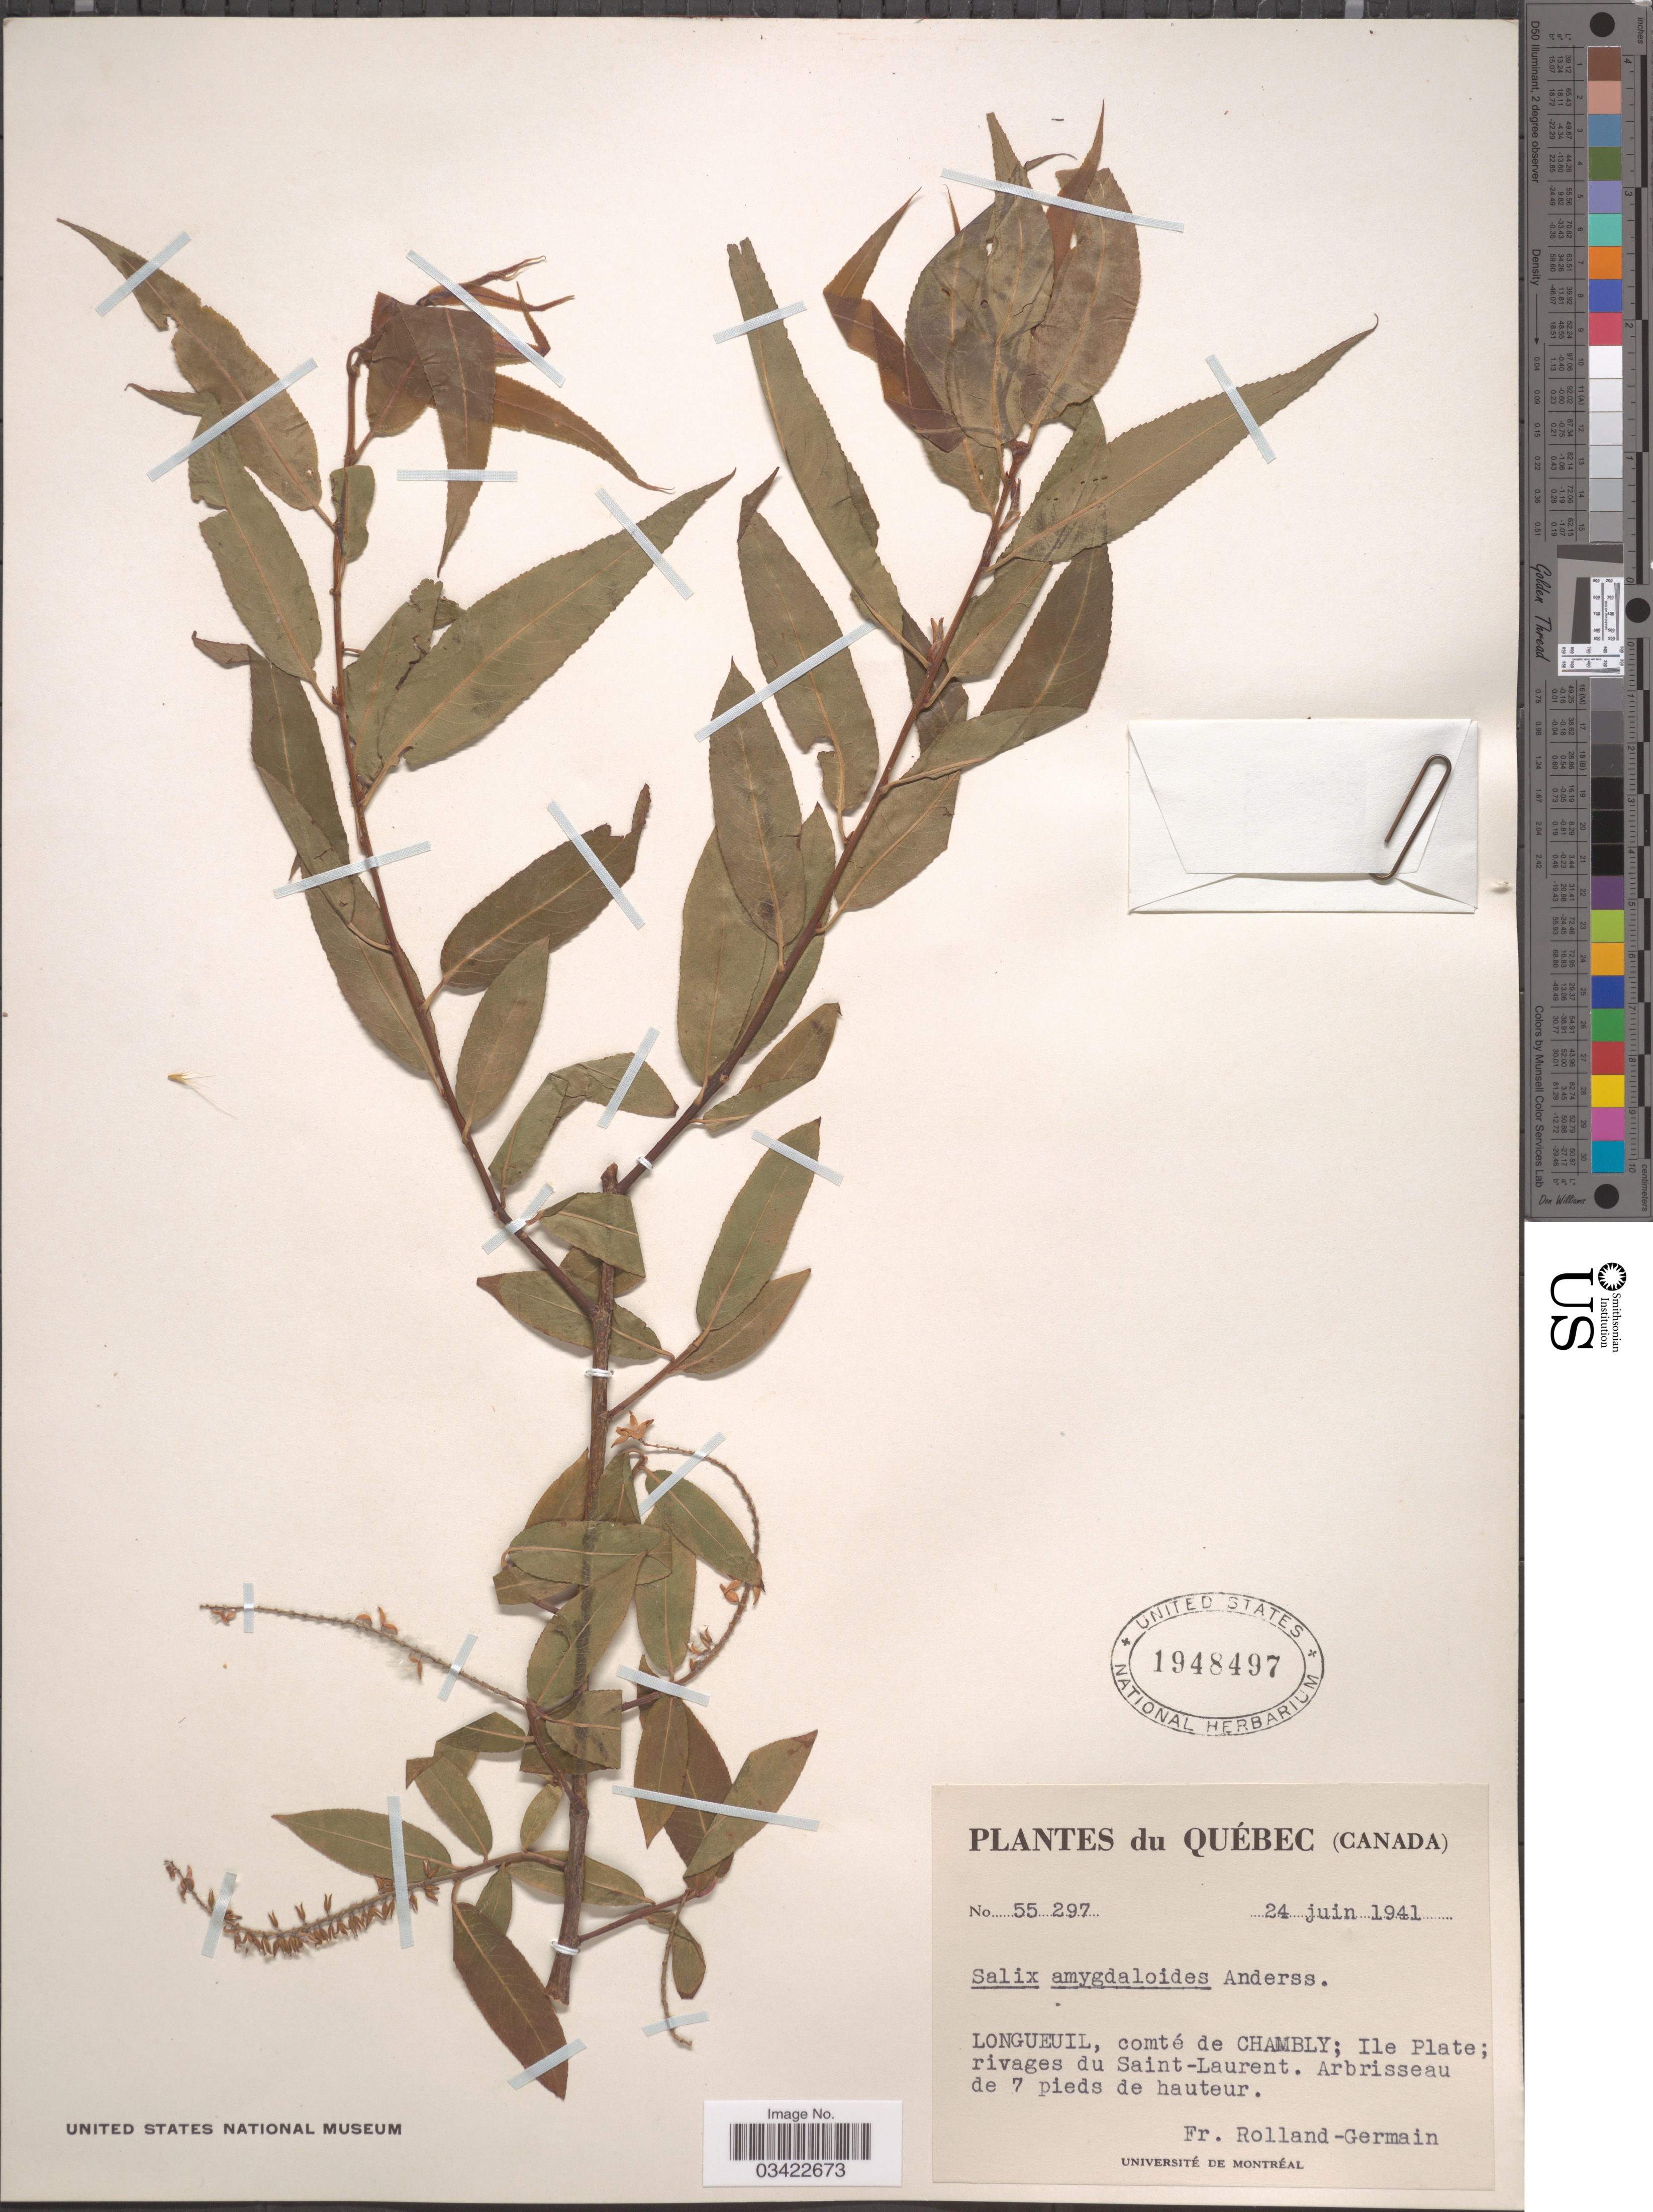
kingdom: Plantae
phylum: Tracheophyta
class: Magnoliopsida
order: Malpighiales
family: Salicaceae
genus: Salix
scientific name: Salix amygdaloides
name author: Andersson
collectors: Rolland-Germain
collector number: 55297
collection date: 1941-06-24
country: Canada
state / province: Quebec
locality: Longueuil, comté de Chambly; Ile Plate; rivages de Saint-Laurent.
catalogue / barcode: US 1948497